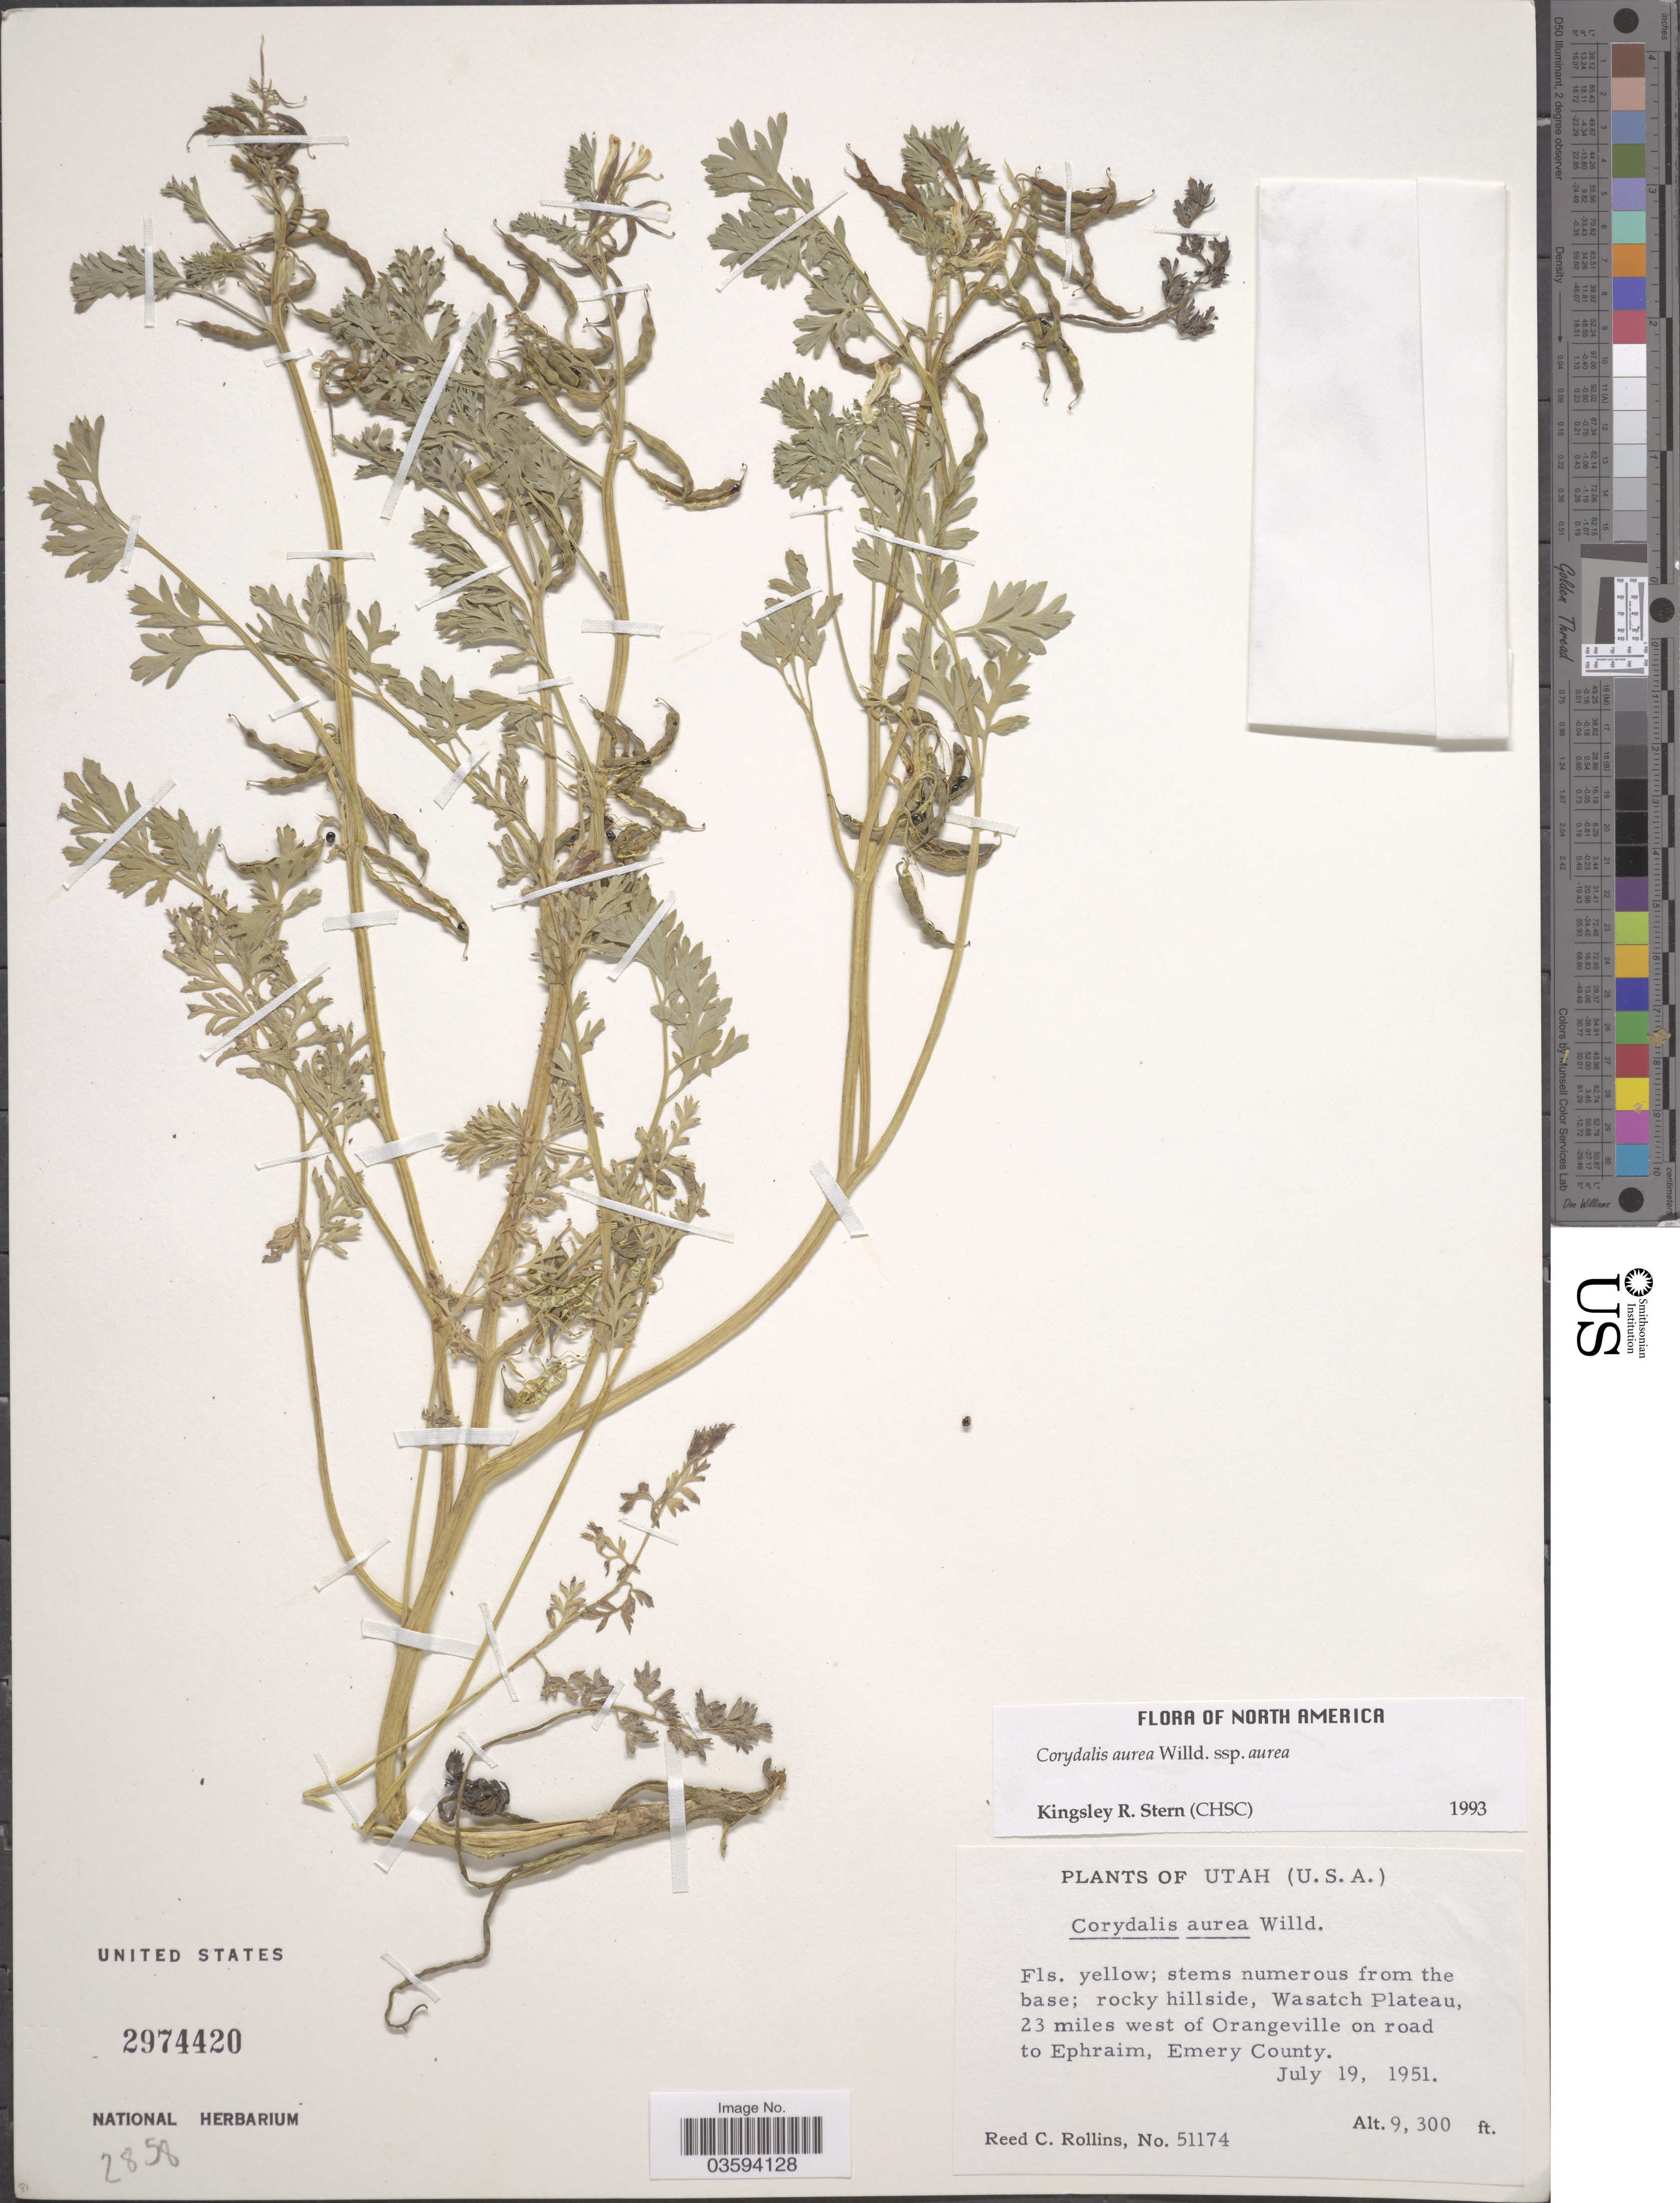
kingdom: Plantae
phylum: Tracheophyta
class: Magnoliopsida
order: Ranunculales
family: Papaveraceae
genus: Corydalis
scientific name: Corydalis aurea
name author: Willd.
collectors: R. Collins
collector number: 51174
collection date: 1951-07-19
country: United States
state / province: Utah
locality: Rocky hillside, Wasatch Plateau, 23 miles west of Orangeville on road to Ephraim, Emery County.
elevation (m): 2835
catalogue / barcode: US 2974420